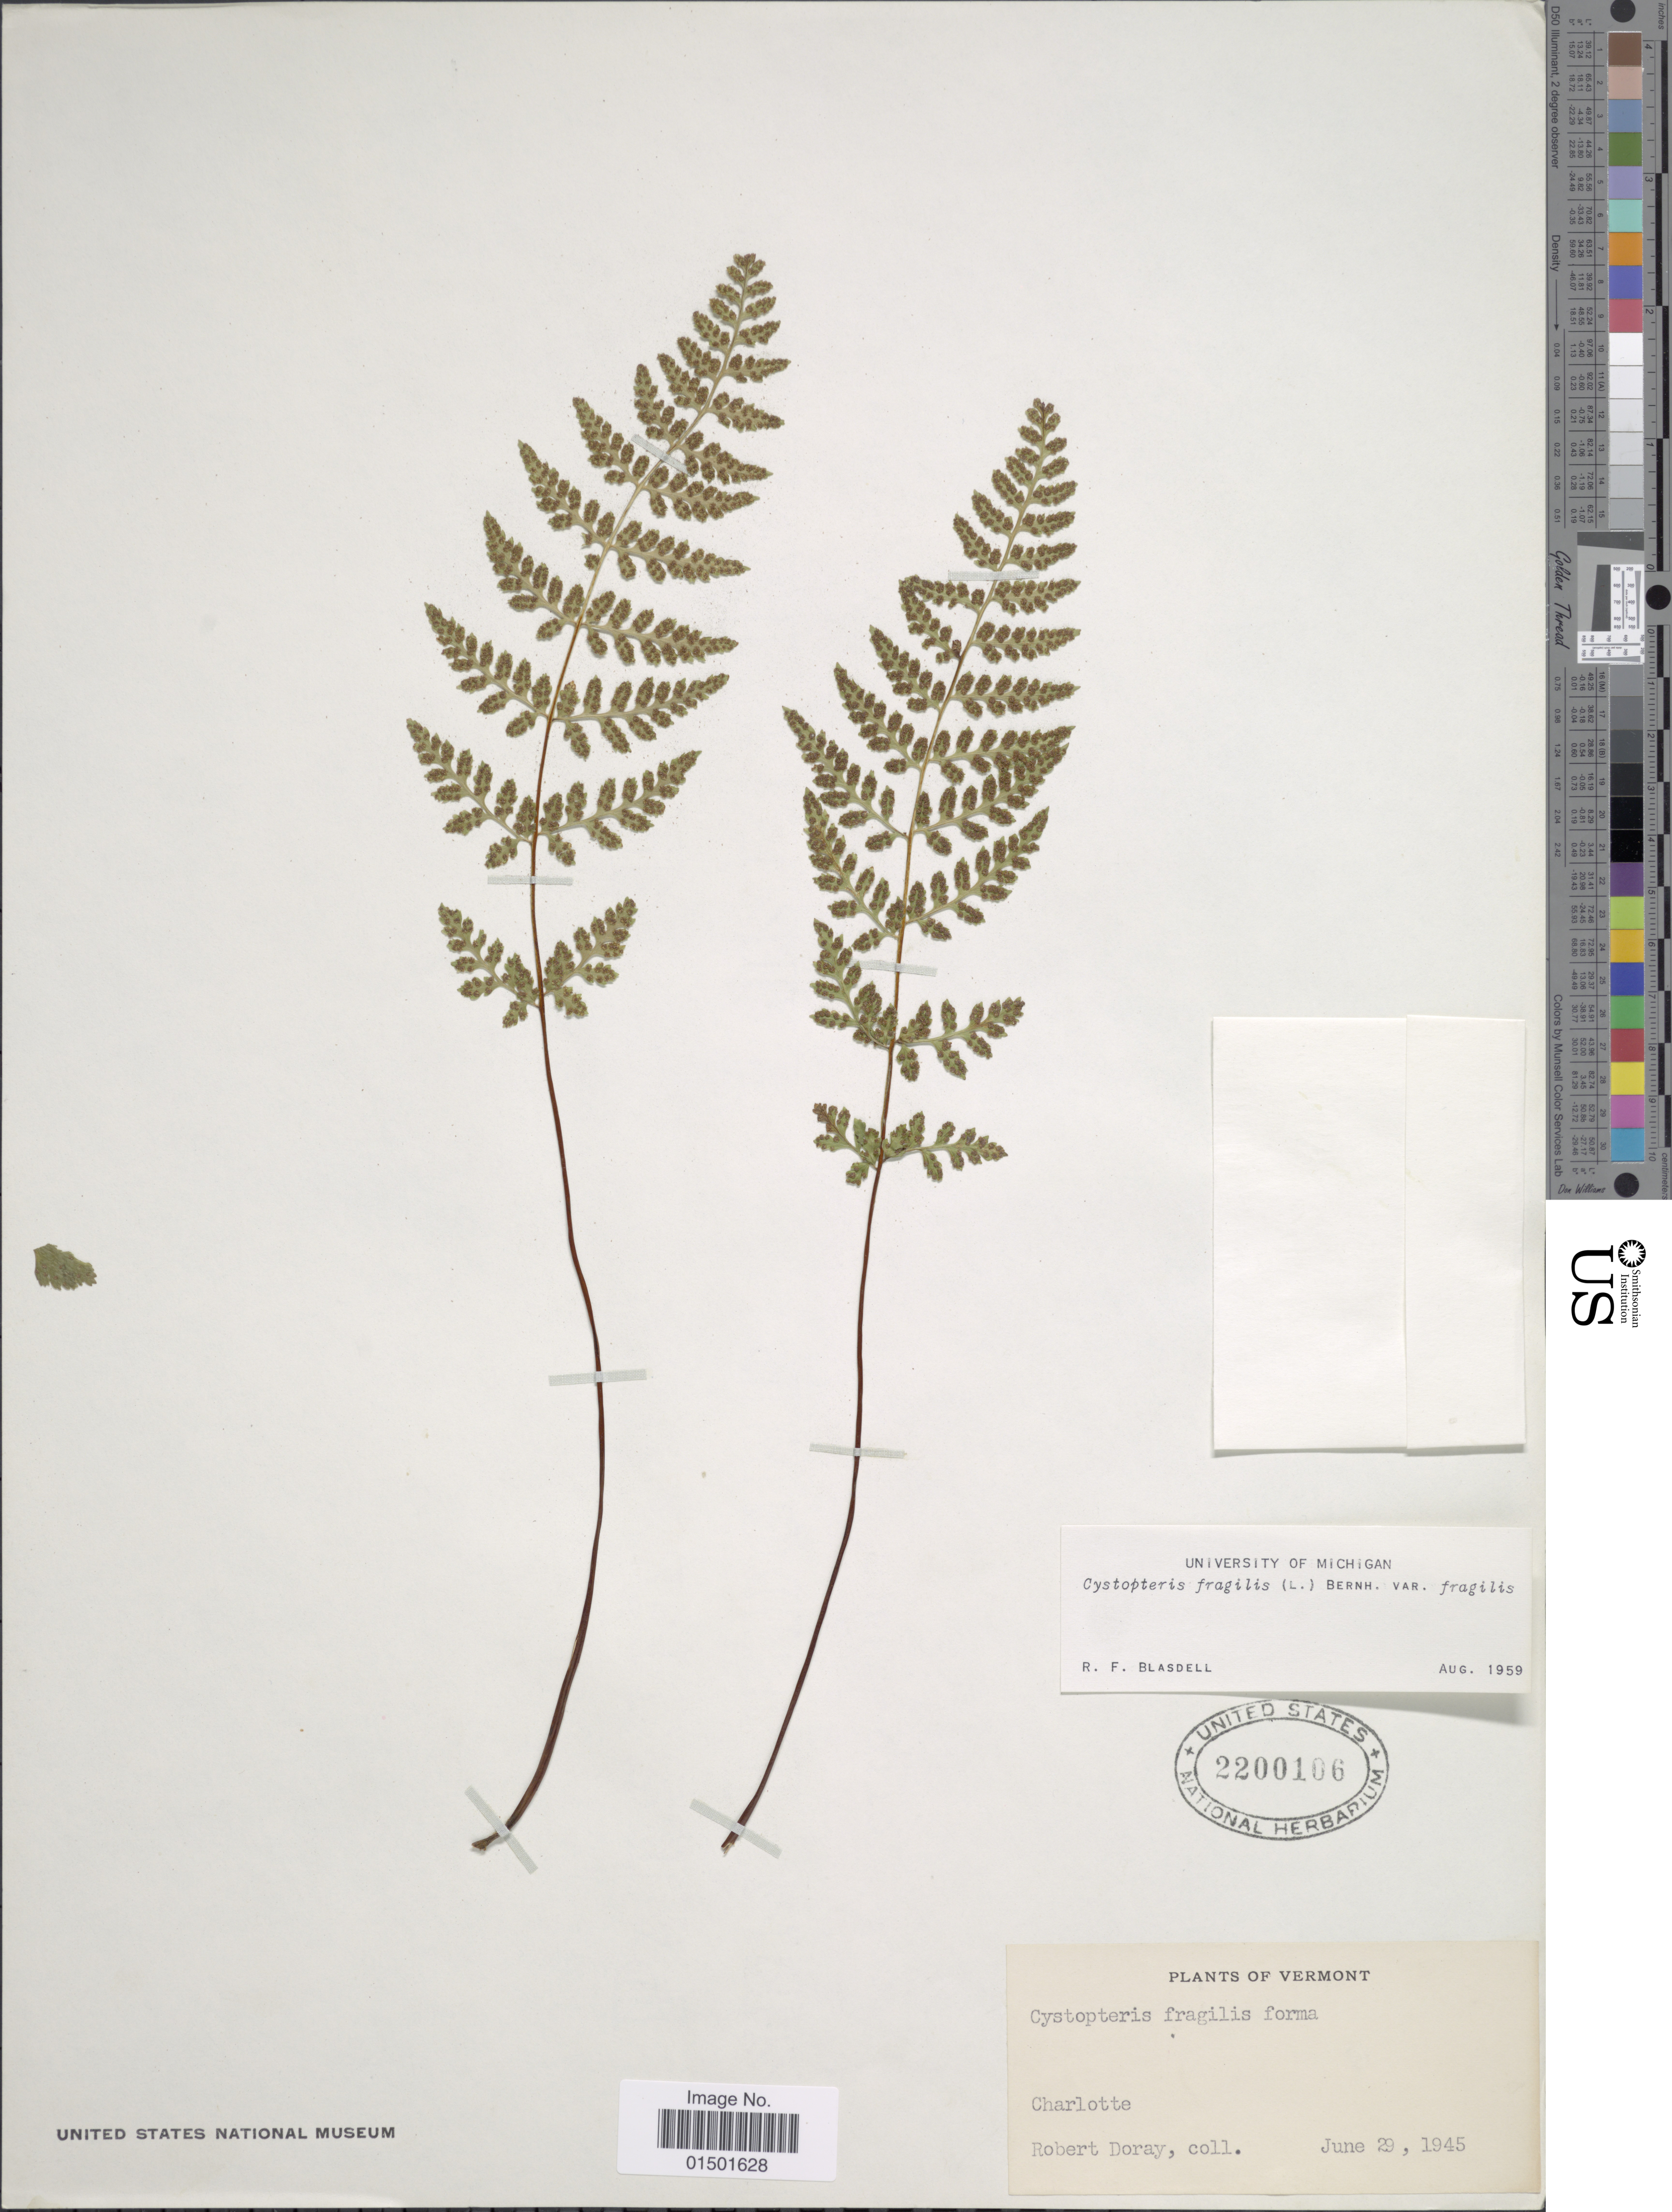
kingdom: Plantae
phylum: Tracheophyta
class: Polypodiopsida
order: Polypodiales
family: Cystopteridaceae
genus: Cystopteris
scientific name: Cystopteris fragilis var. fragilis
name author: (L.) Bernh.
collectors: R. Doray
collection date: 1945-06-29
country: United States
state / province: Vermont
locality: Charlotte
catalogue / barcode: US 2200106